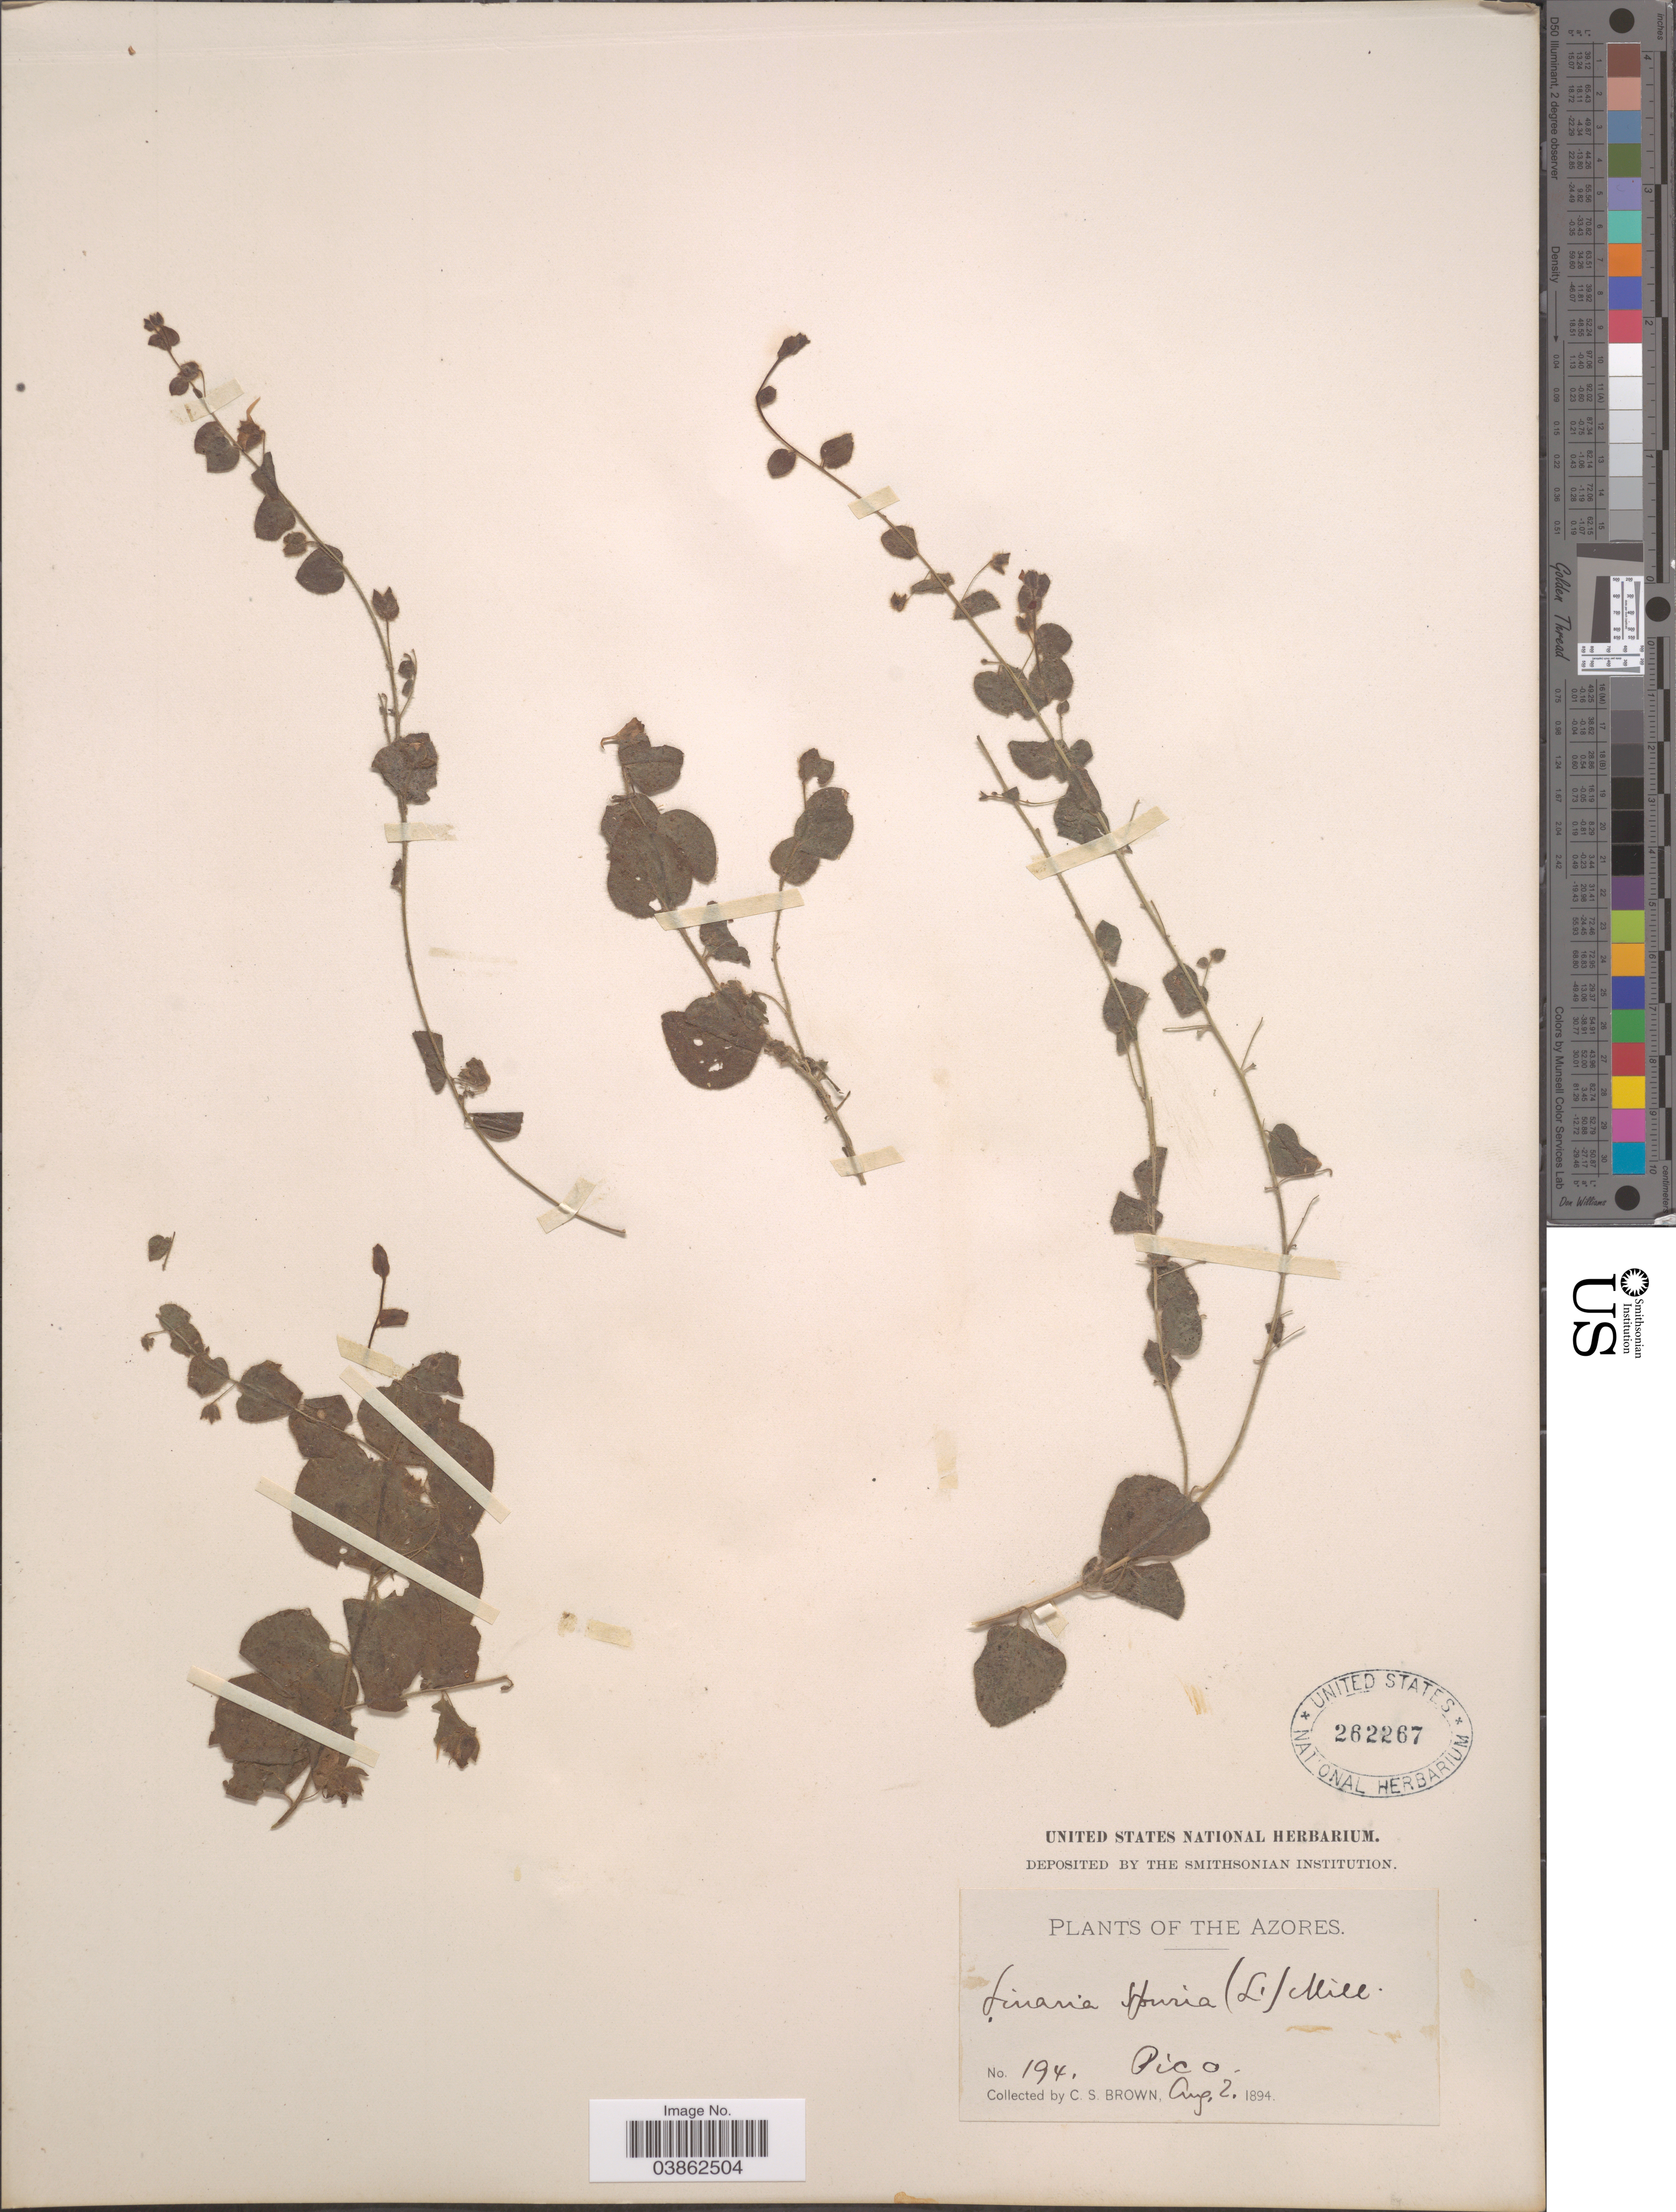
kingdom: Plantae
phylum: Tracheophyta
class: Magnoliopsida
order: Lamiales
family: Plantaginaceae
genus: Elatinoides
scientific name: Elatinoides spuria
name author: (L.) Wettst.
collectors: C. S. Brown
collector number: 194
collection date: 1894-08-02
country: Portugal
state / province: Azores (Aut. Reg.)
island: Pico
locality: The Azores. Pico.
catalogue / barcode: US 262267